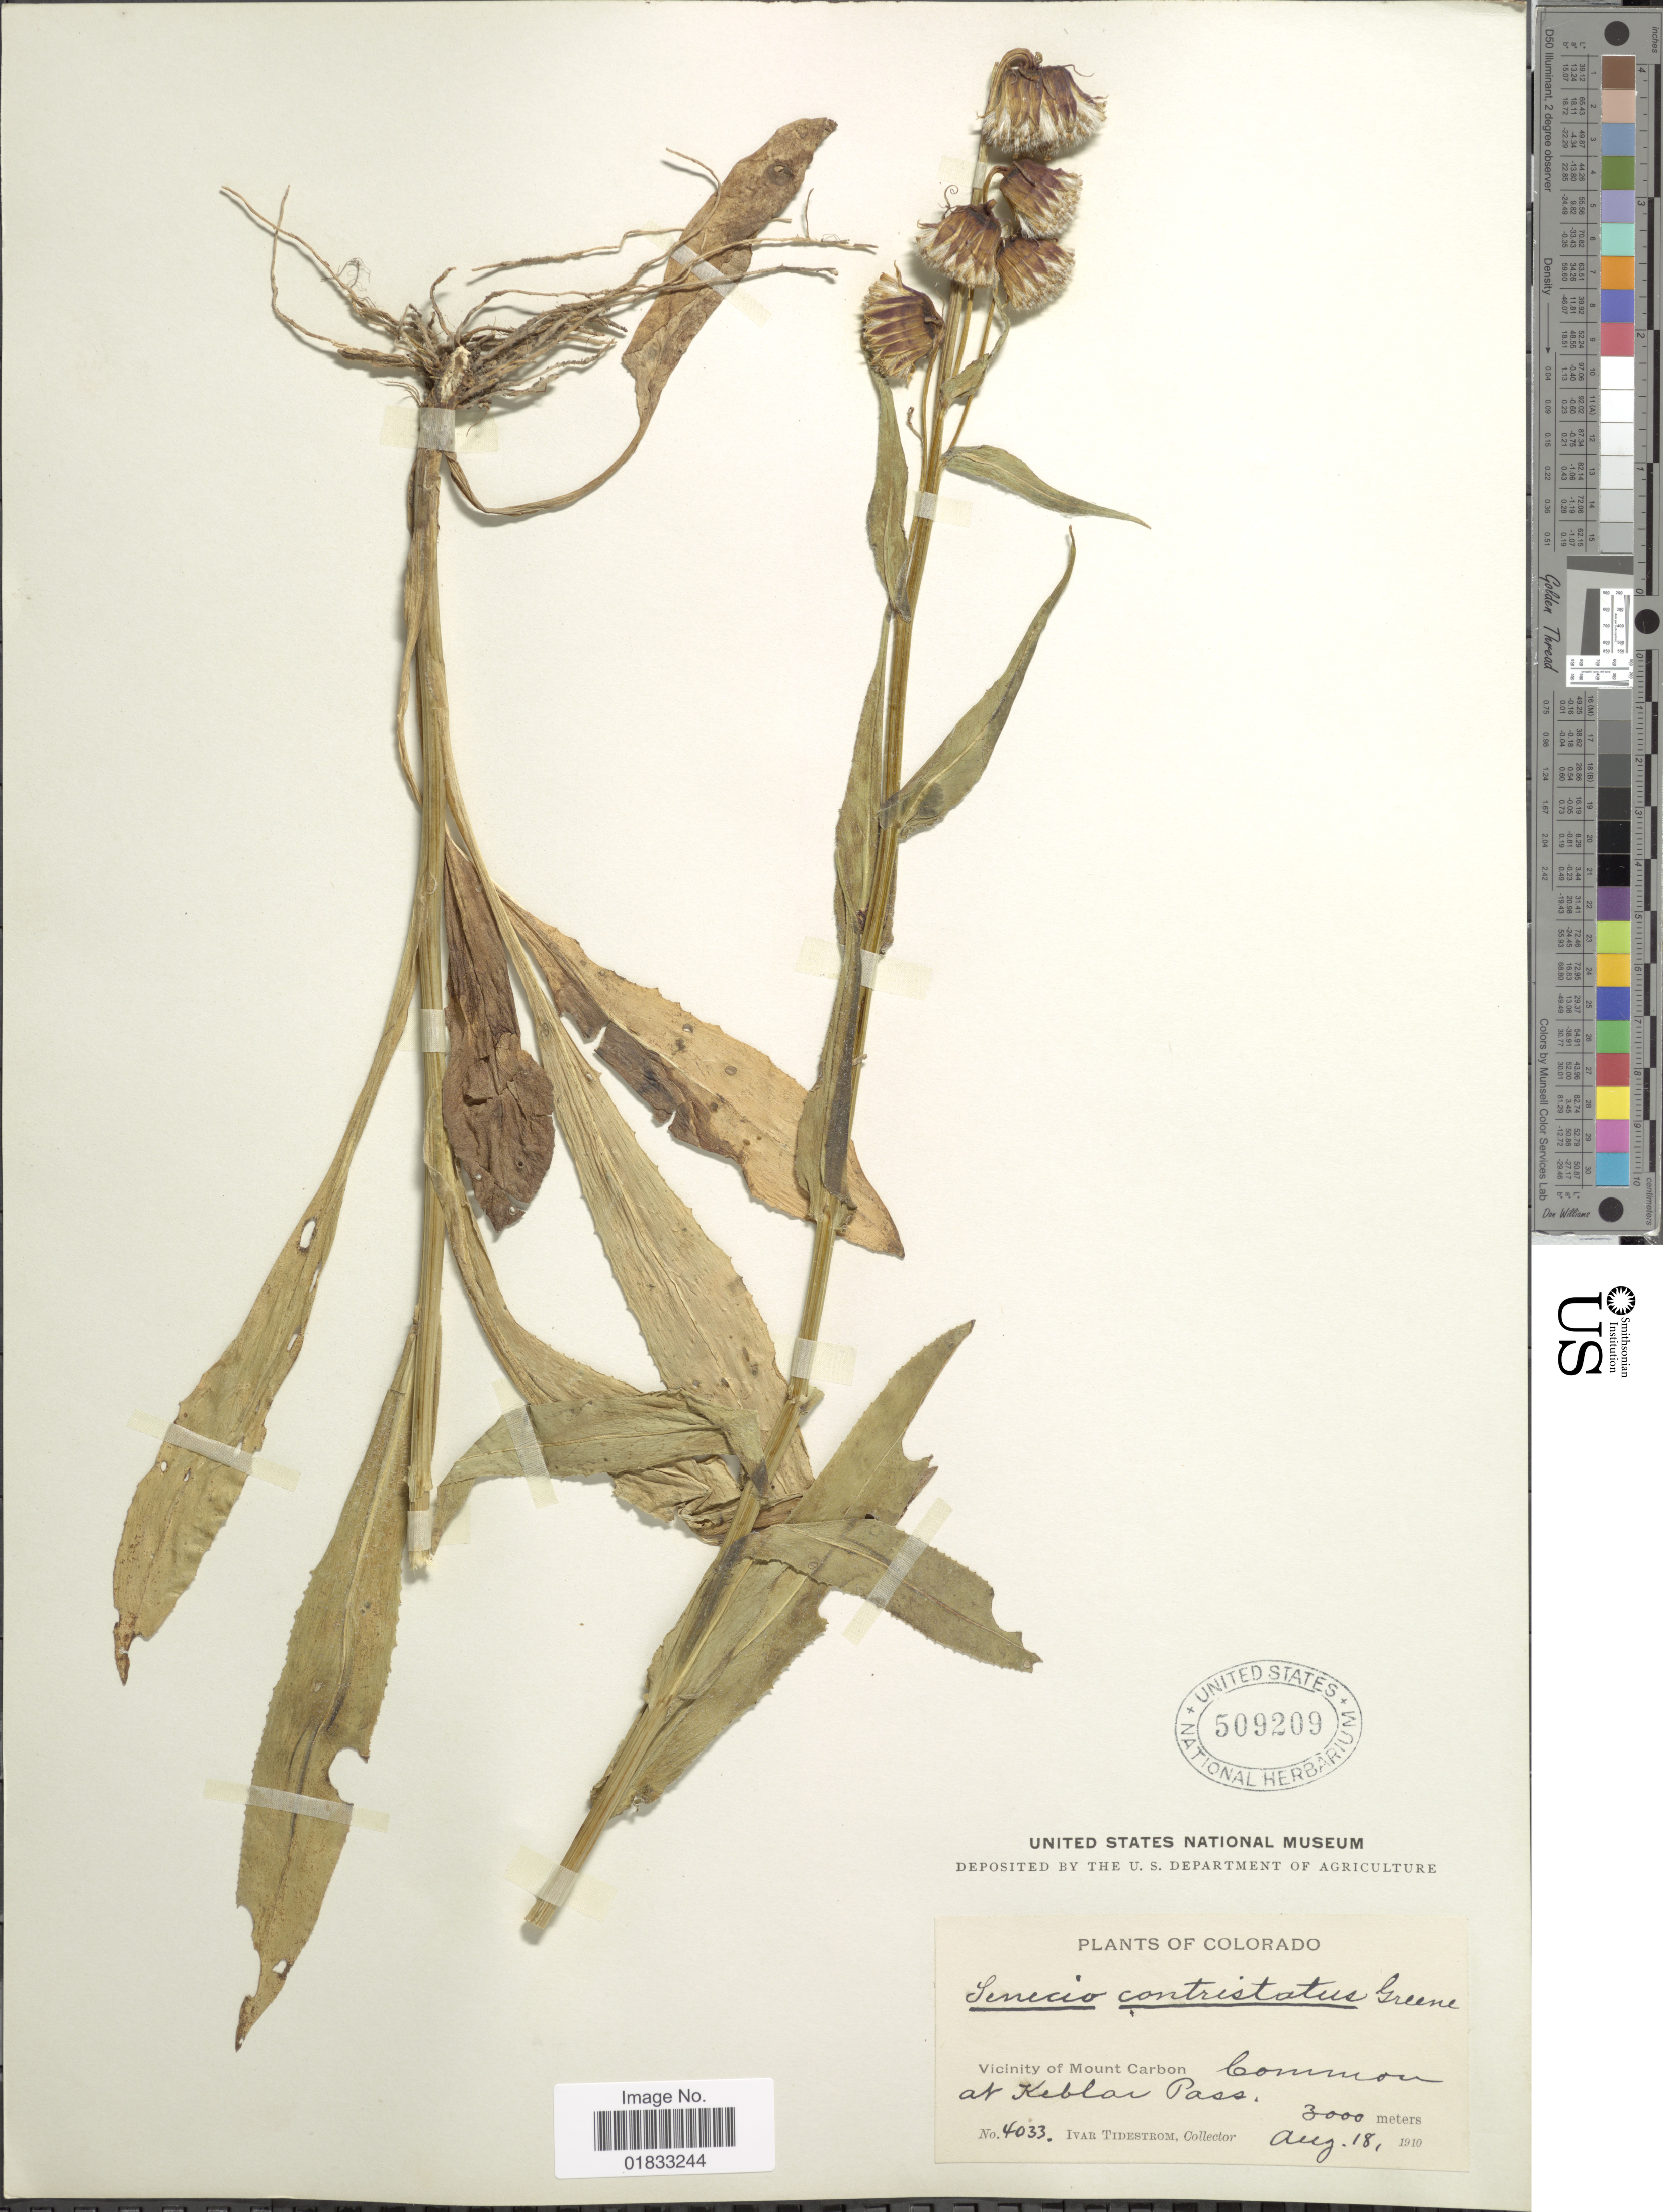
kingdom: Plantae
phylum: Tracheophyta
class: Magnoliopsida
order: Asterales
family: Asteraceae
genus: Senecio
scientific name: Senecio chloranthus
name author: Greene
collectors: I. F. Tidestrom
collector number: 4033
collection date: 1910-08-18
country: United States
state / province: Colorado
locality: Vicinity of Mount Carbon, common at Keblar Pass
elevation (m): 3000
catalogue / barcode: US 509209